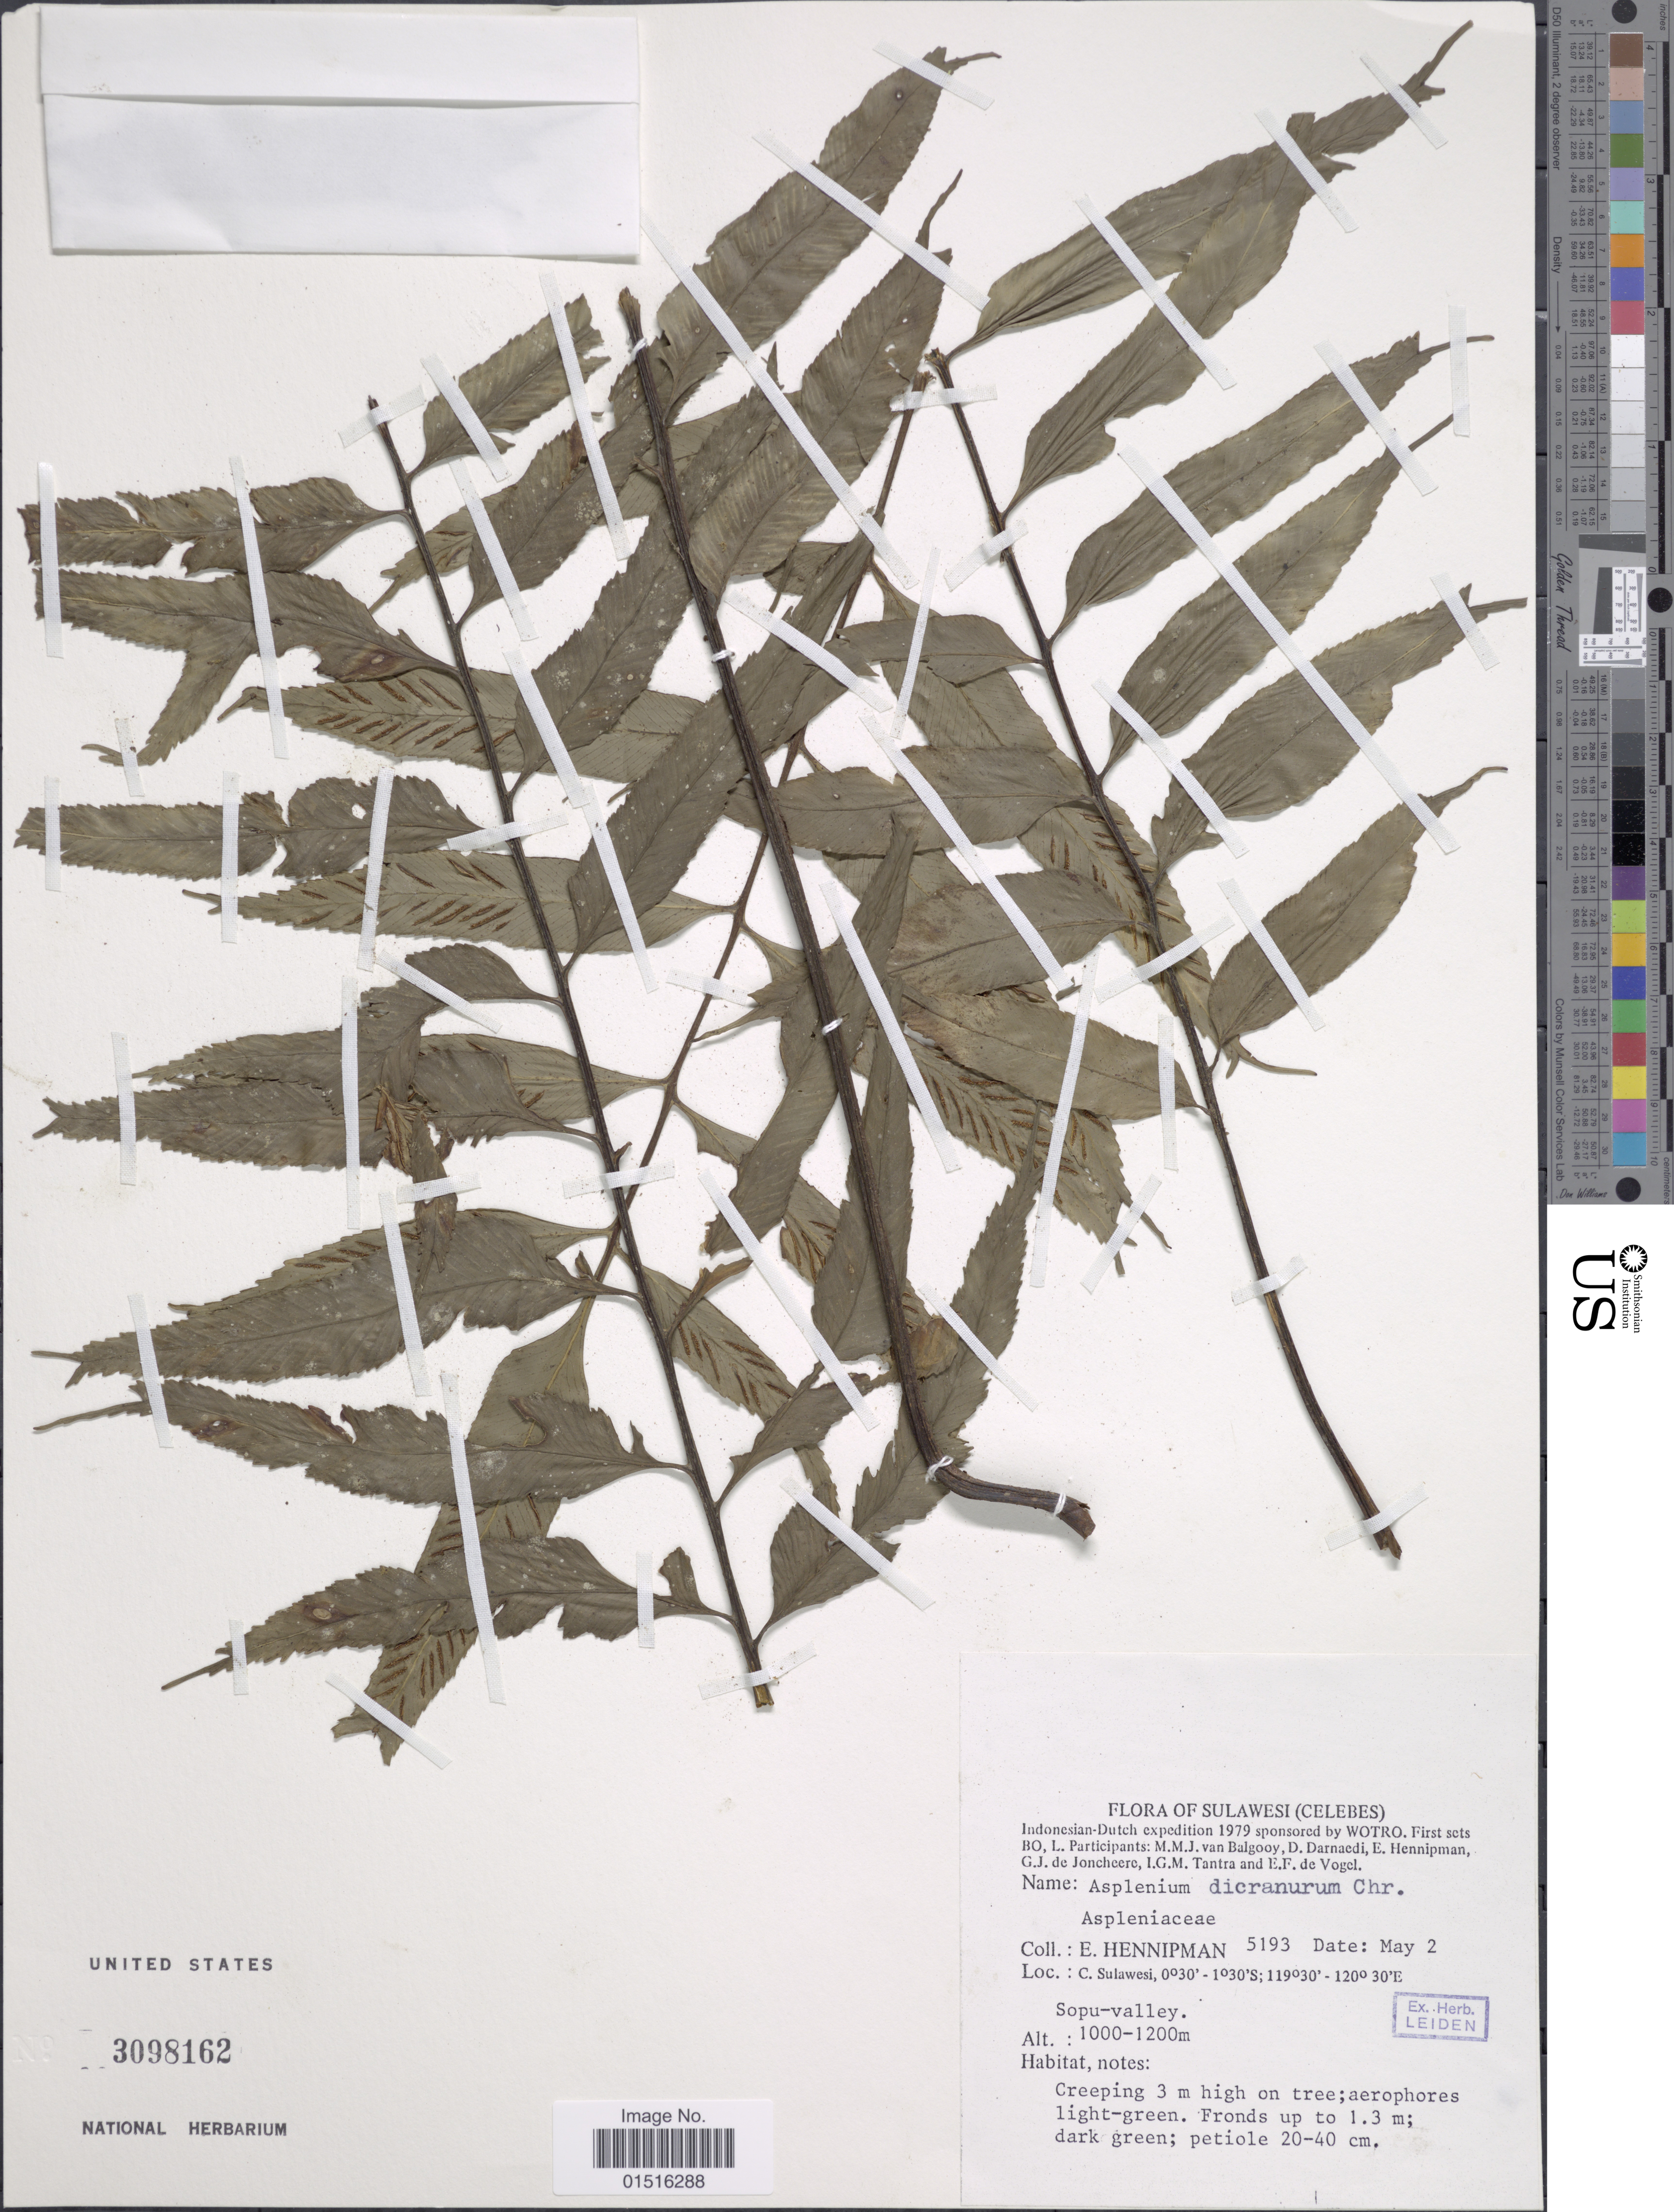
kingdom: Plantae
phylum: Tracheophyta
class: Polypodiopsida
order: Polypodiales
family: Aspleniaceae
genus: Asplenium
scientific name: Asplenium dicranurum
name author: C. Chr.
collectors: E. Hennipman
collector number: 5193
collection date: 1979-05-02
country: Indonesia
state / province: Sulawesi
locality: Sulawesi (Celebes), C. Sulawesi, Sopu-valley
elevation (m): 1000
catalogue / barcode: US 3098162